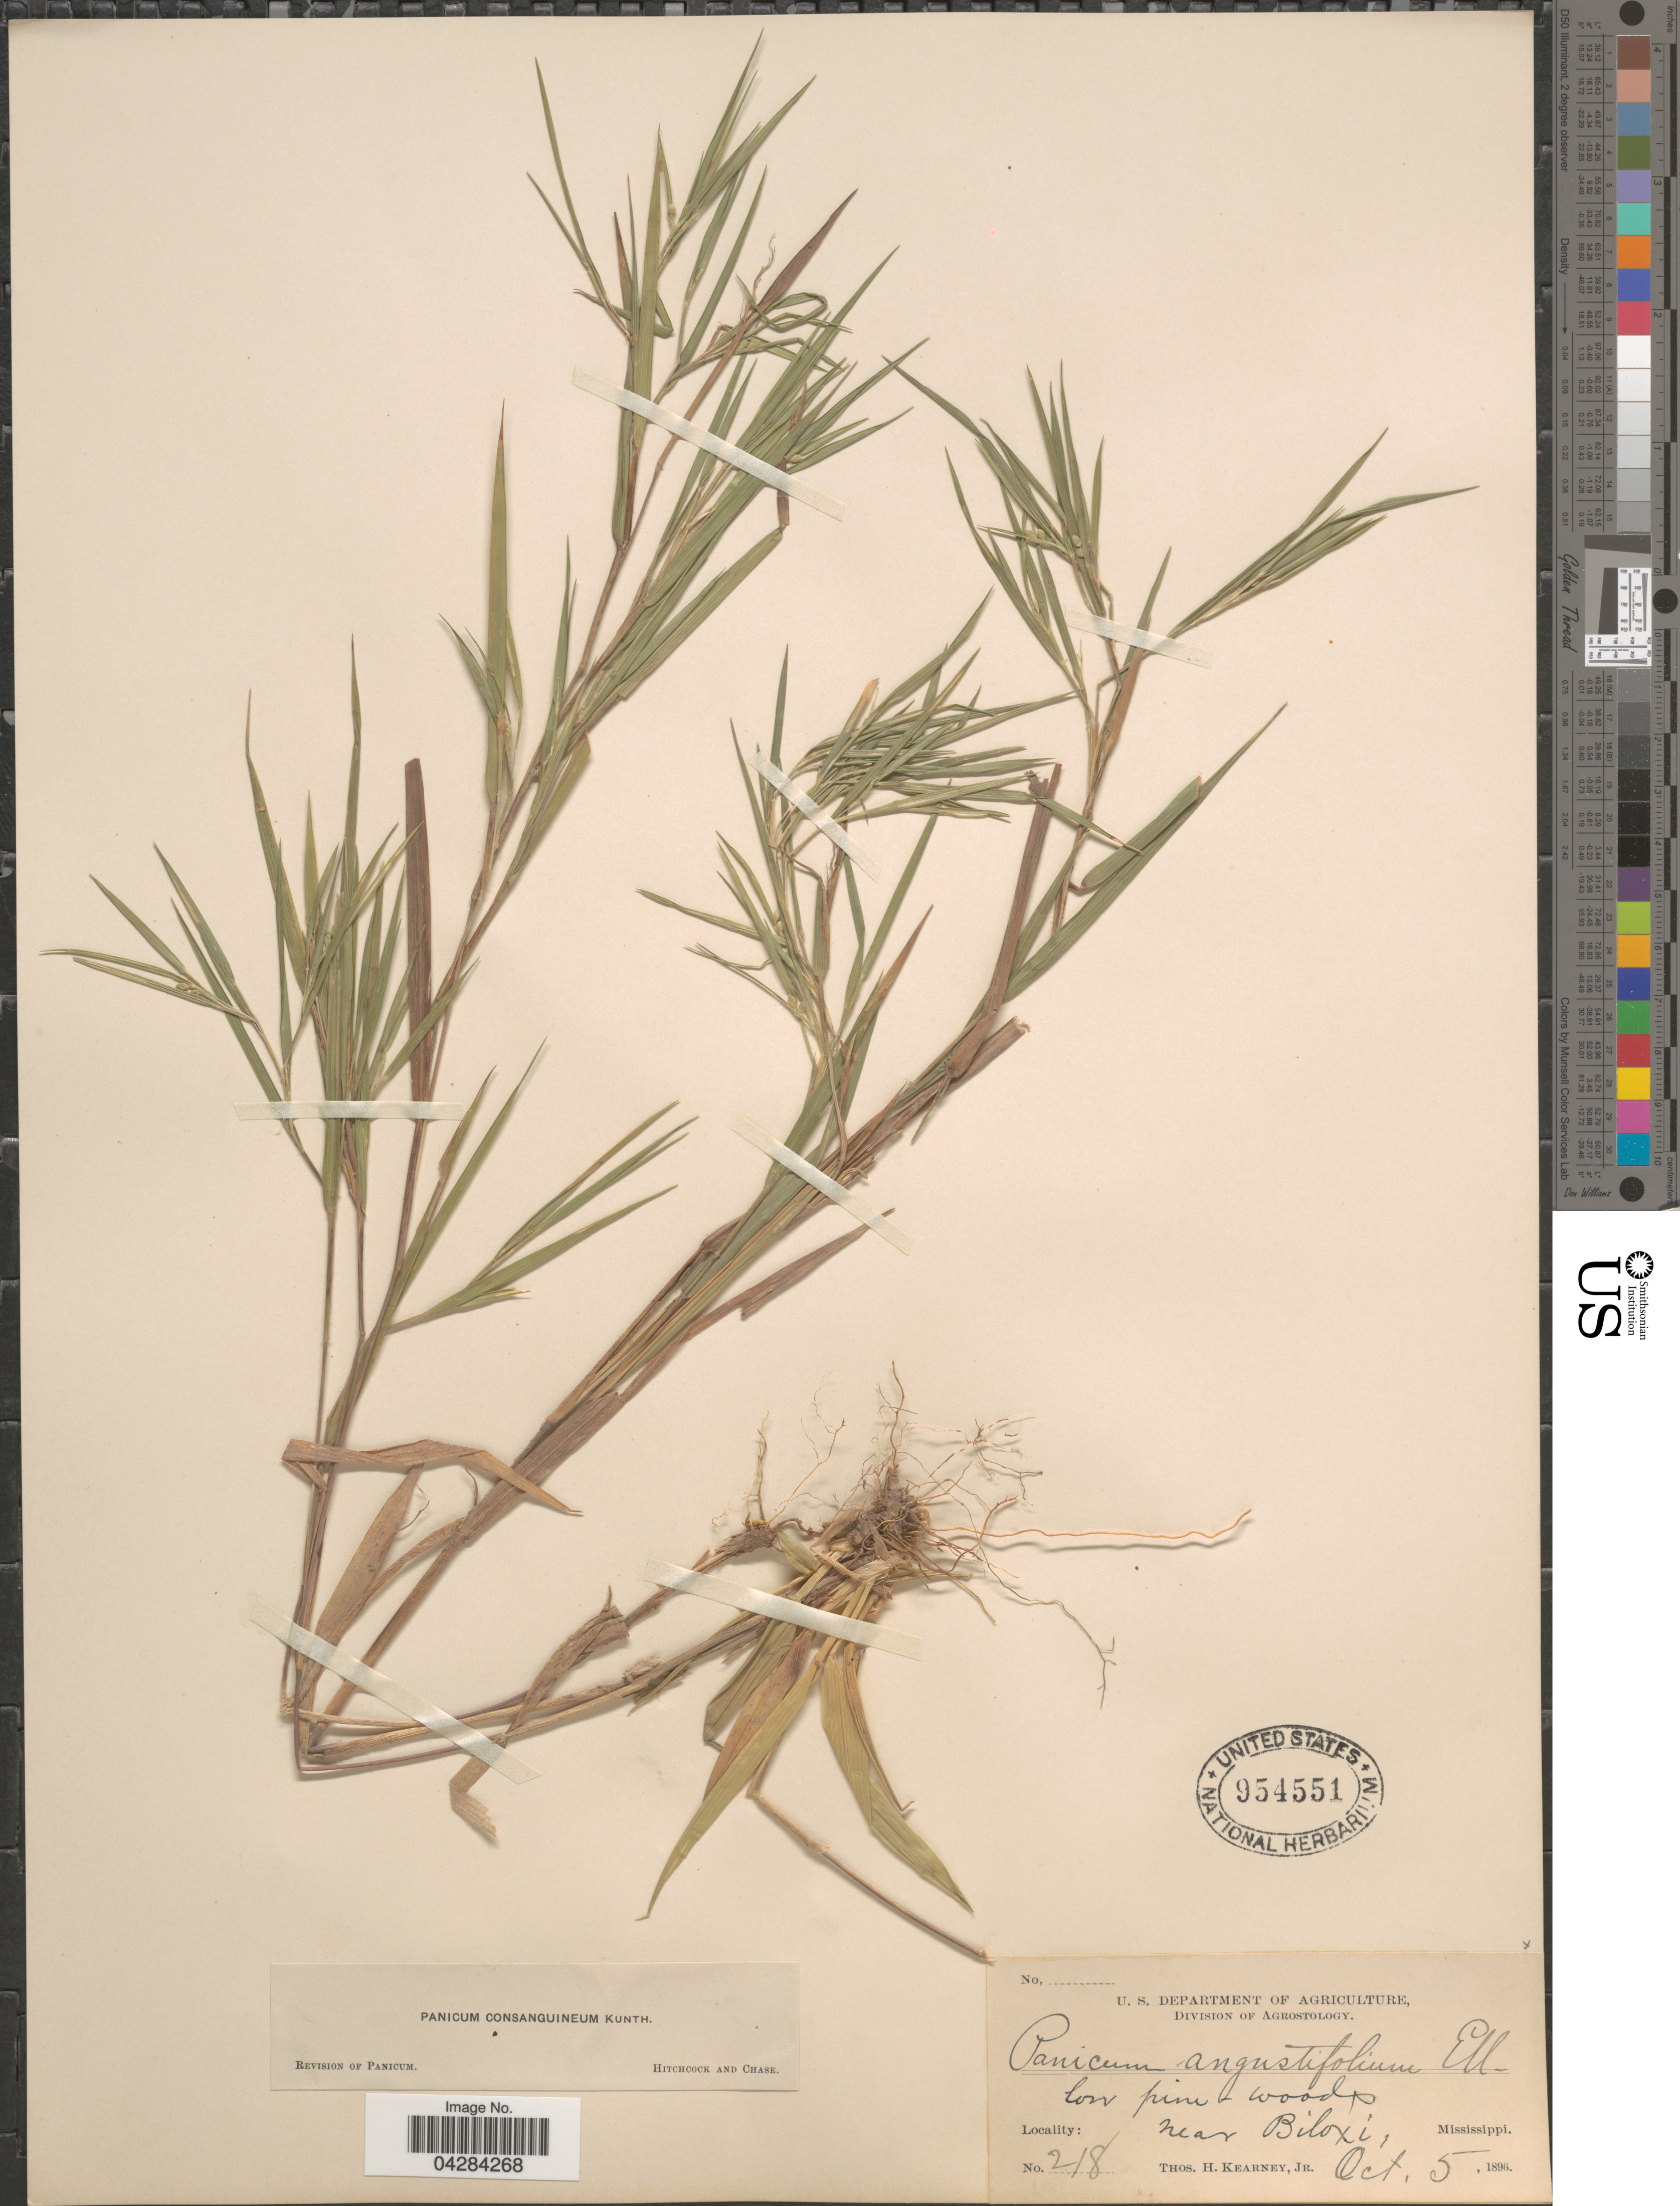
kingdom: Plantae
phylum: Tracheophyta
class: Liliopsida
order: Poales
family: Poaceae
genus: Dichanthelium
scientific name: Dichanthelium oligosanthes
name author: (Schult.) Gould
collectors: T. H. Kearney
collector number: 218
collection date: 1896-10-05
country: United States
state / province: Mississippi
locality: Low pine-woods near Biloxi.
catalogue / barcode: US 954551